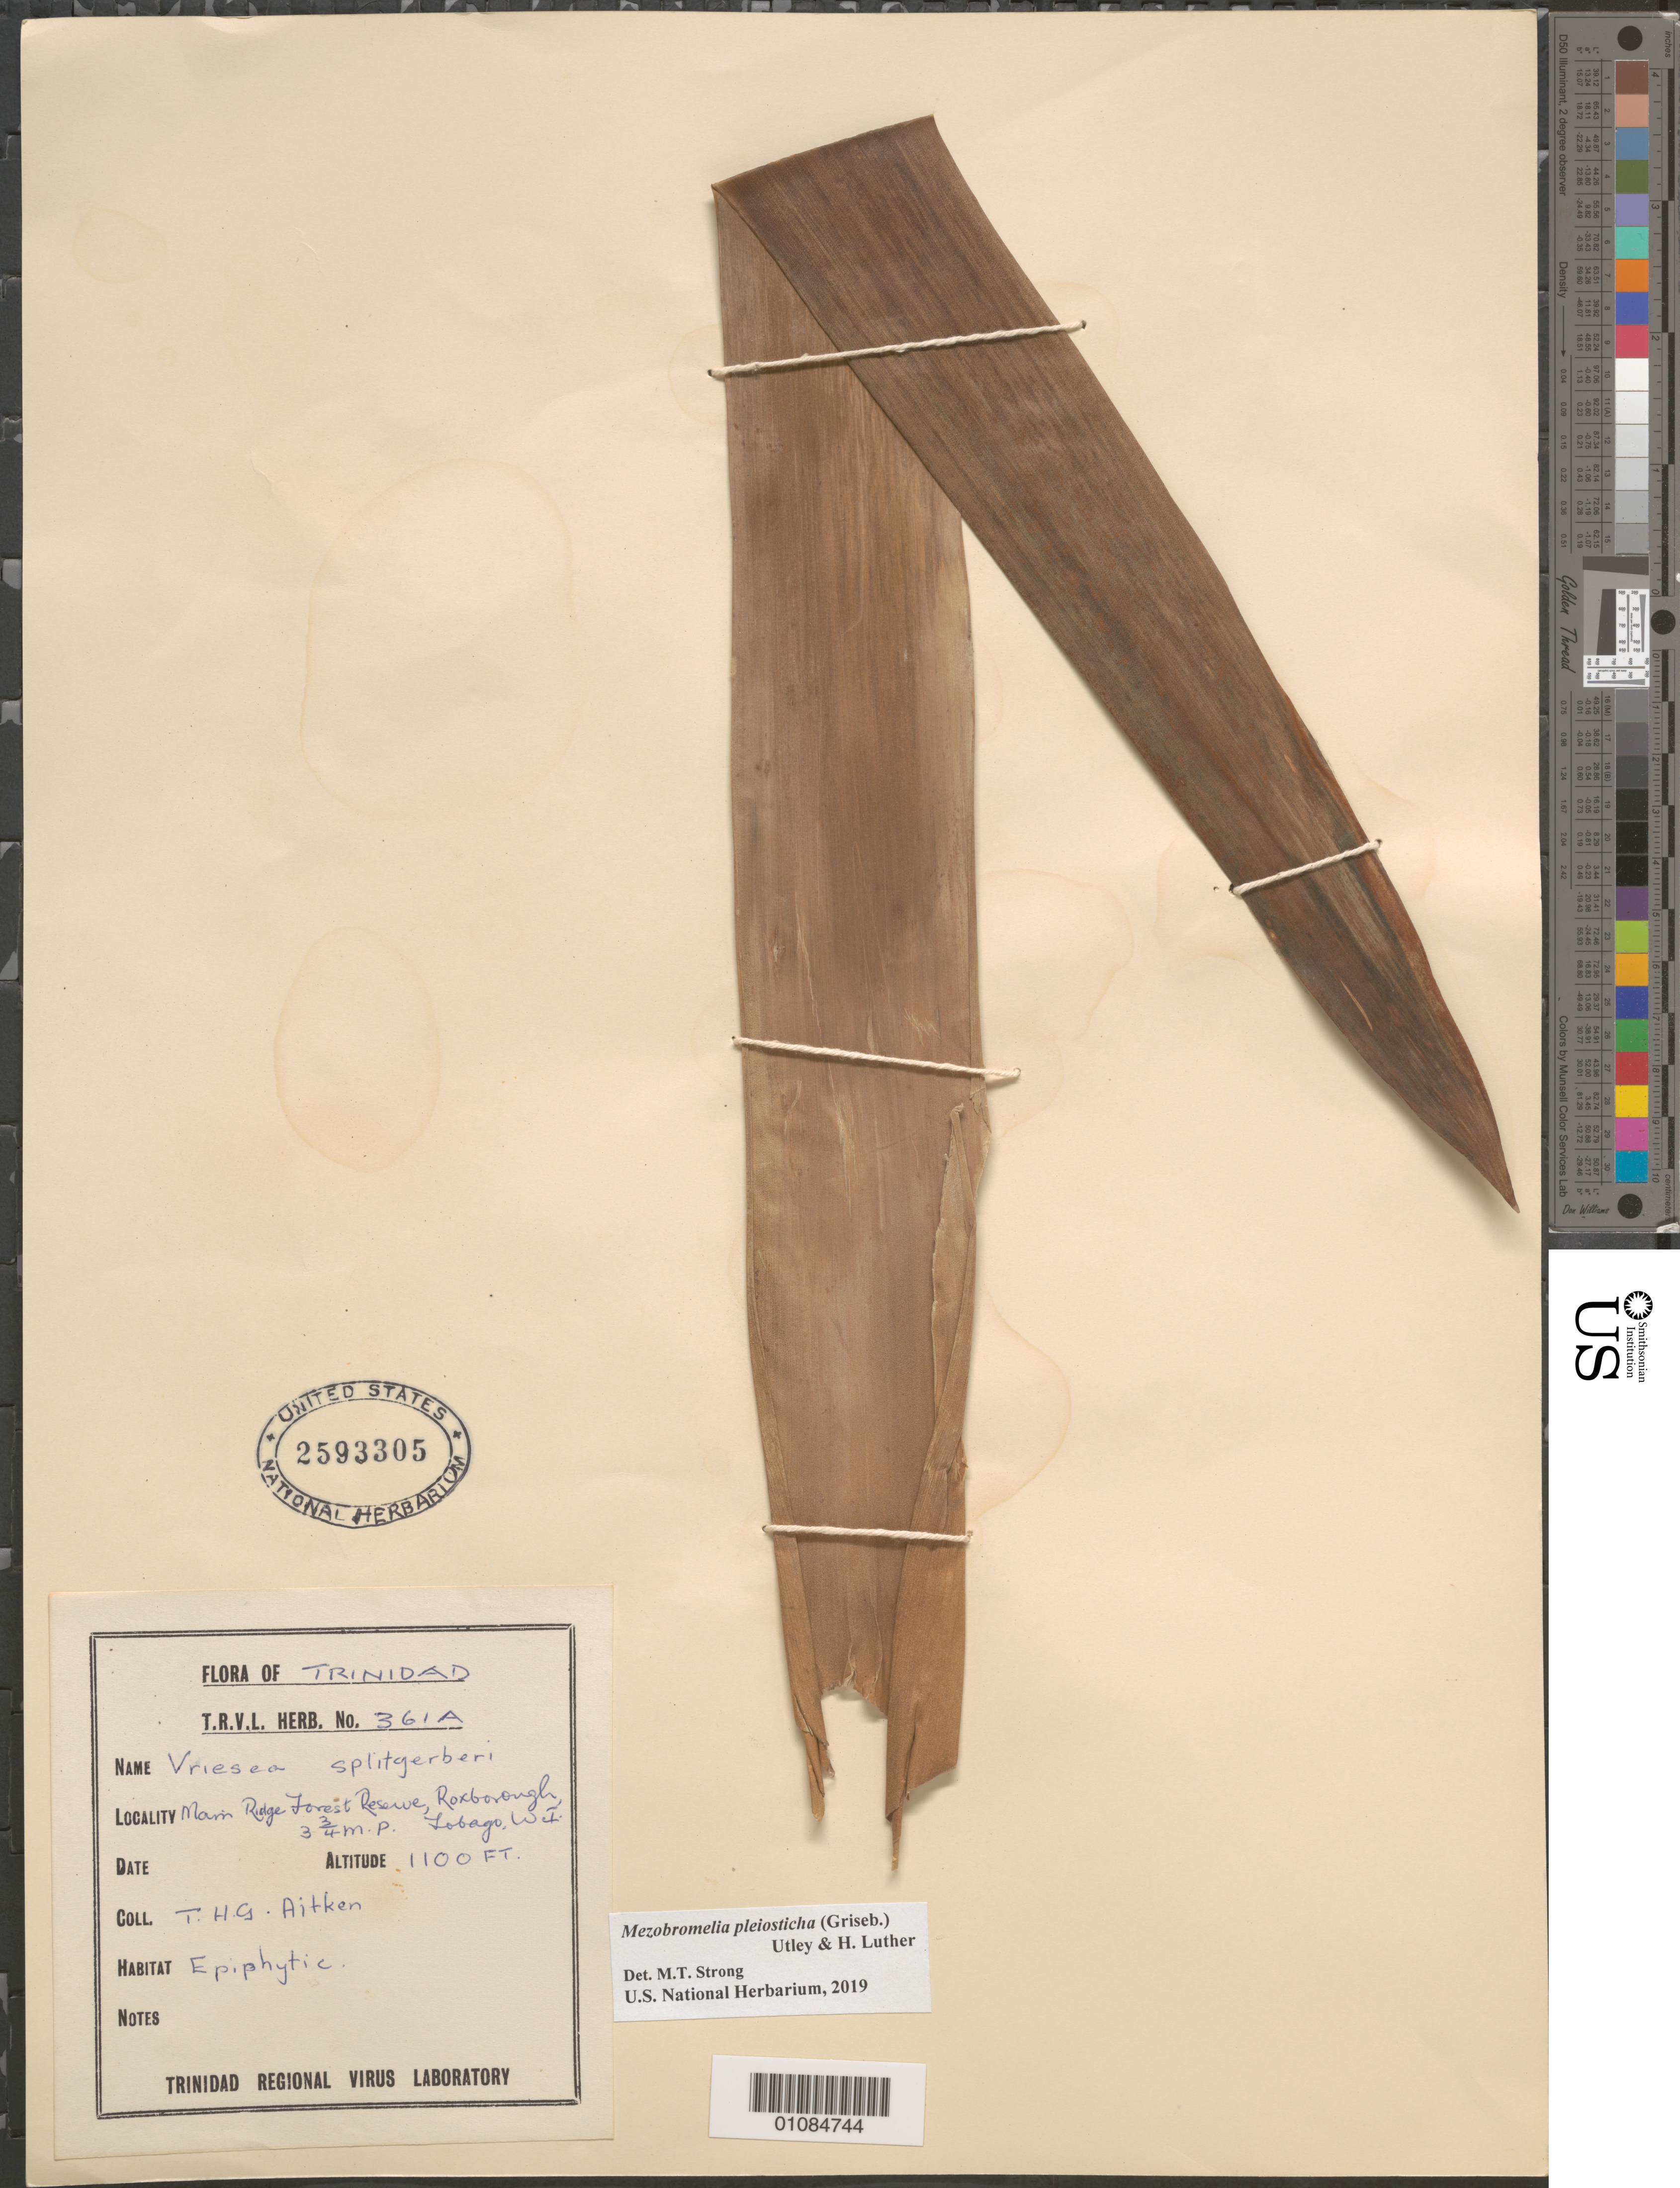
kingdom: Plantae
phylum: Tracheophyta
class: Liliopsida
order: Poales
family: Bromeliaceae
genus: Mezobromelia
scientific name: Mezobromelia pleiosticha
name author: (Griseb.) Utley & H. Luther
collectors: T. Aitken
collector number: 361A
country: Trinidad and Tobago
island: Tobago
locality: Main Ridge Forest Reserve, Roxborough, 3.75 mile post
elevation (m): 335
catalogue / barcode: US 2593305